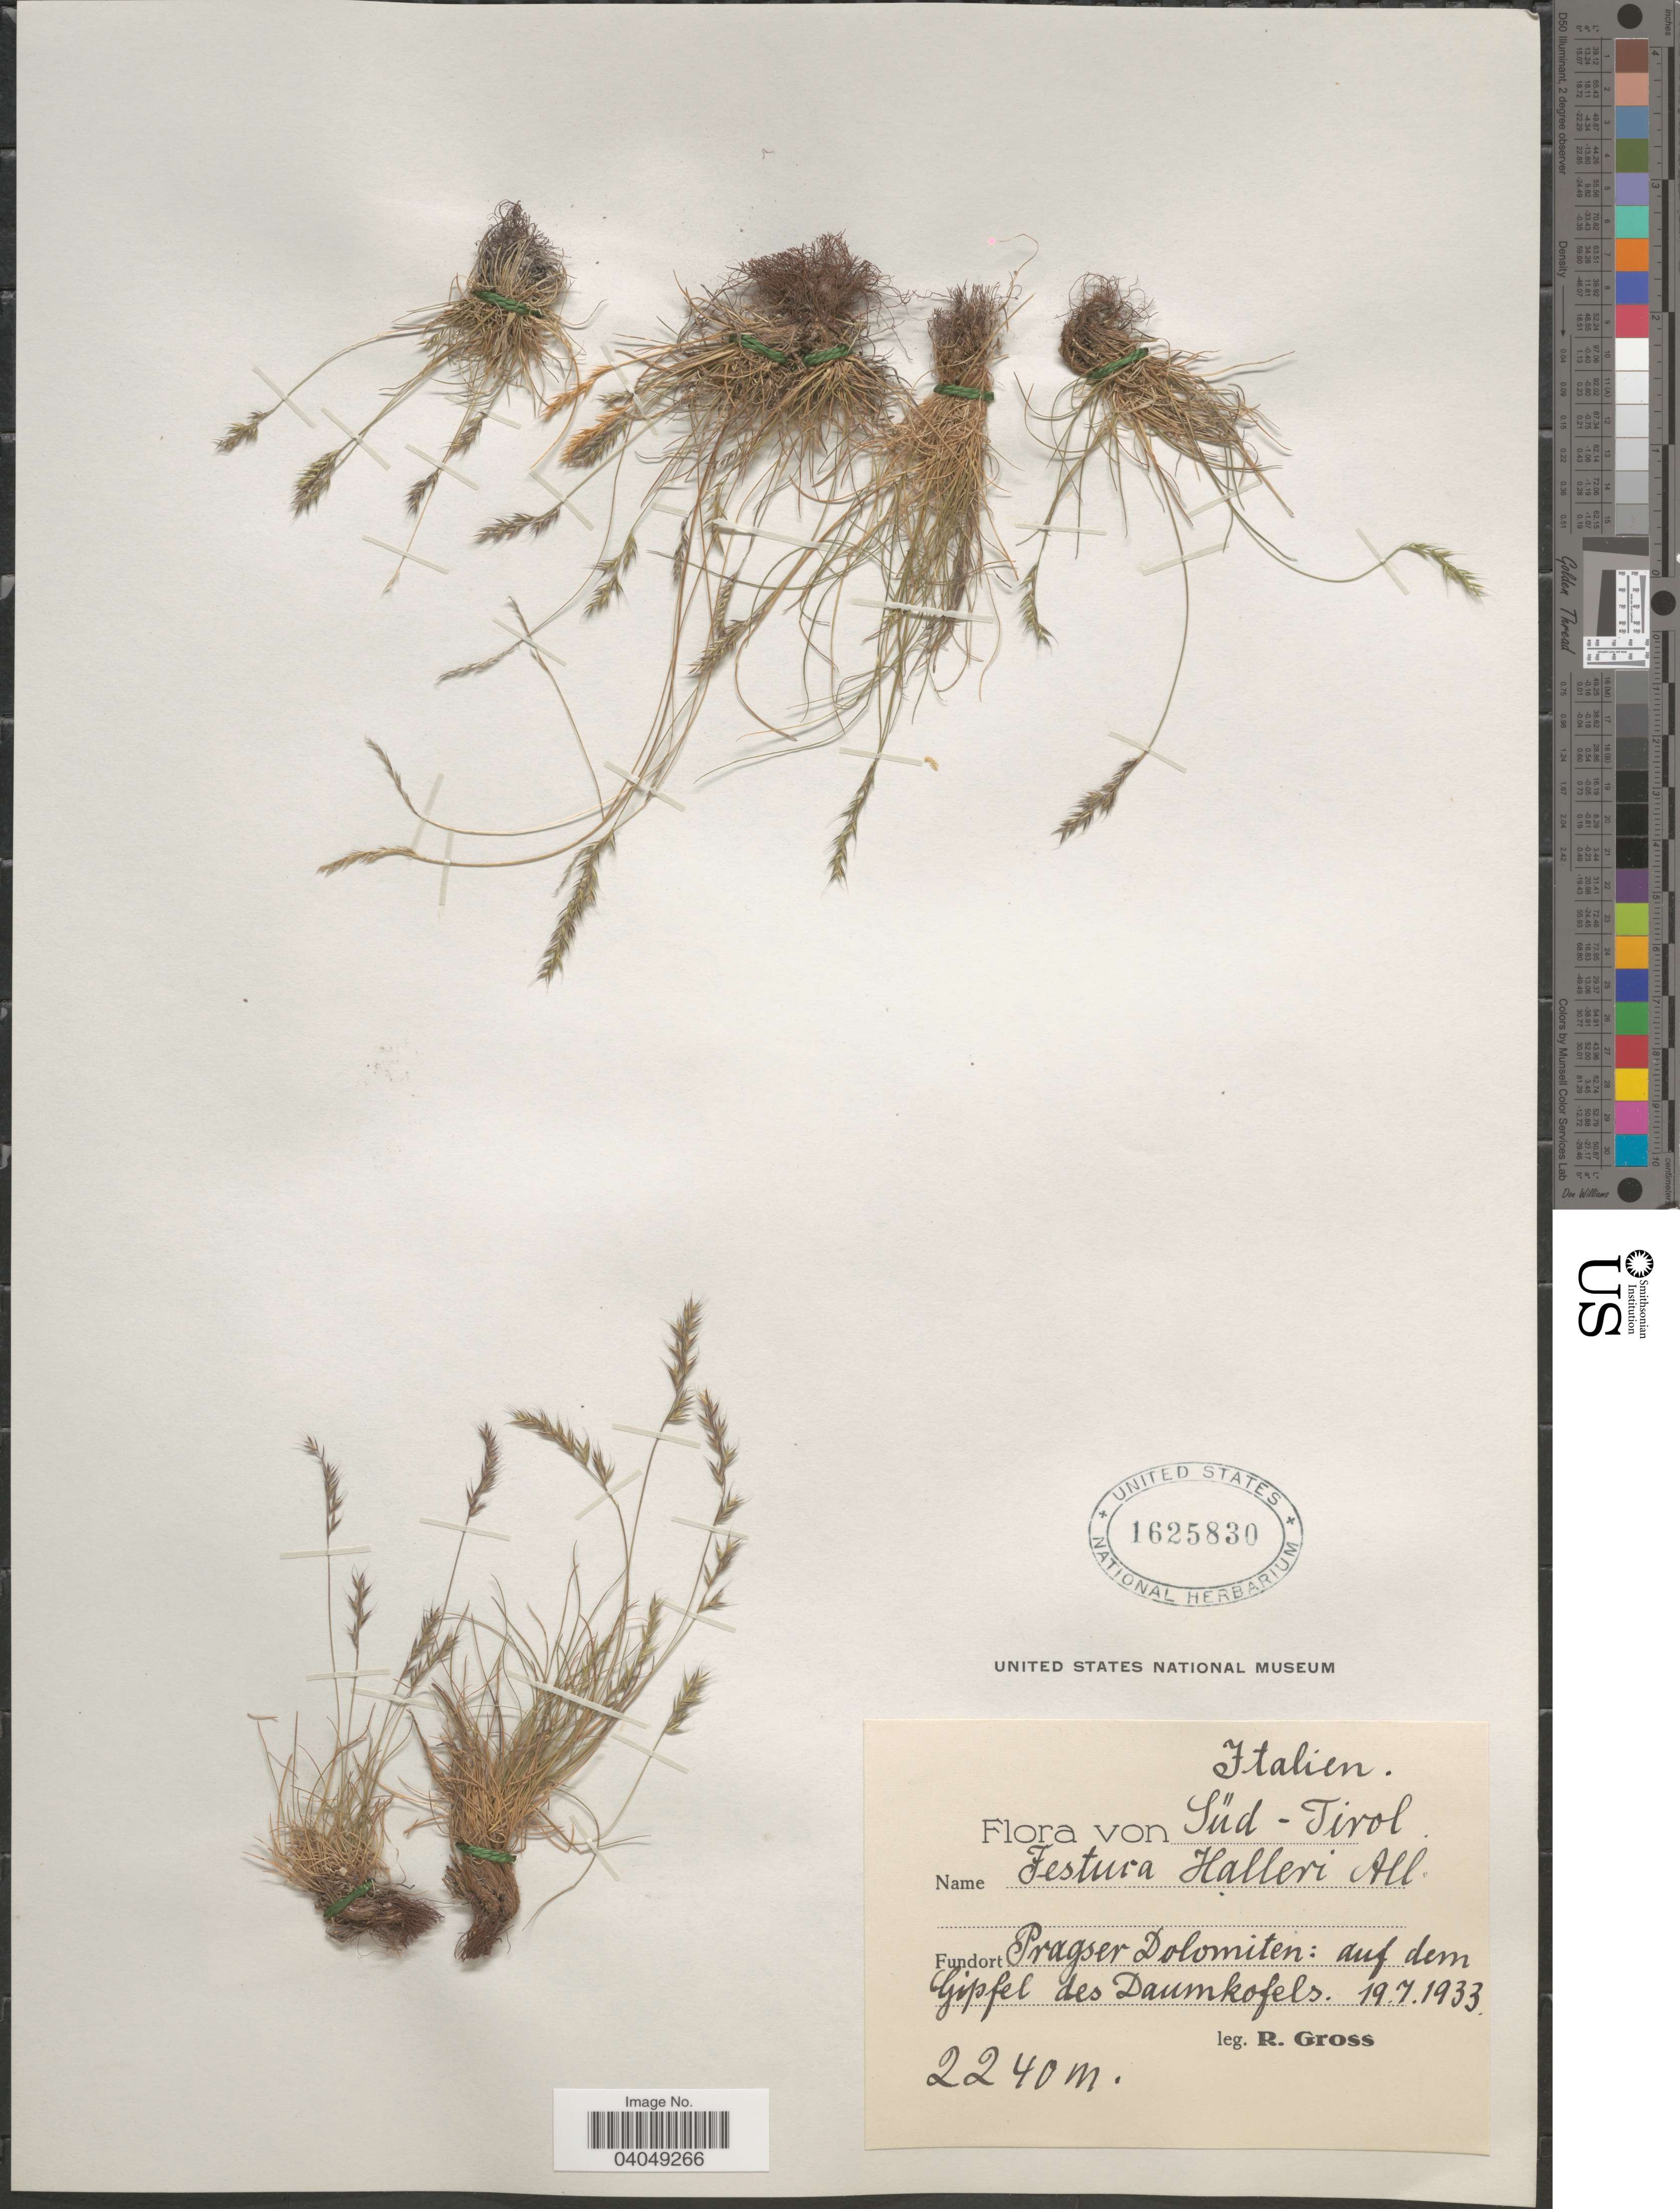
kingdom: Plantae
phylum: Tracheophyta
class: Liliopsida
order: Poales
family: Poaceae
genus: Festuca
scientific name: Festuca halleri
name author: All.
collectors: R. Gross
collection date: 1933-07-19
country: Italy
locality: Süd-Tirol. Pragser Dolomiten: auf dem Gipfel des Daumkofels.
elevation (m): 2240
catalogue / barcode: US 1625830